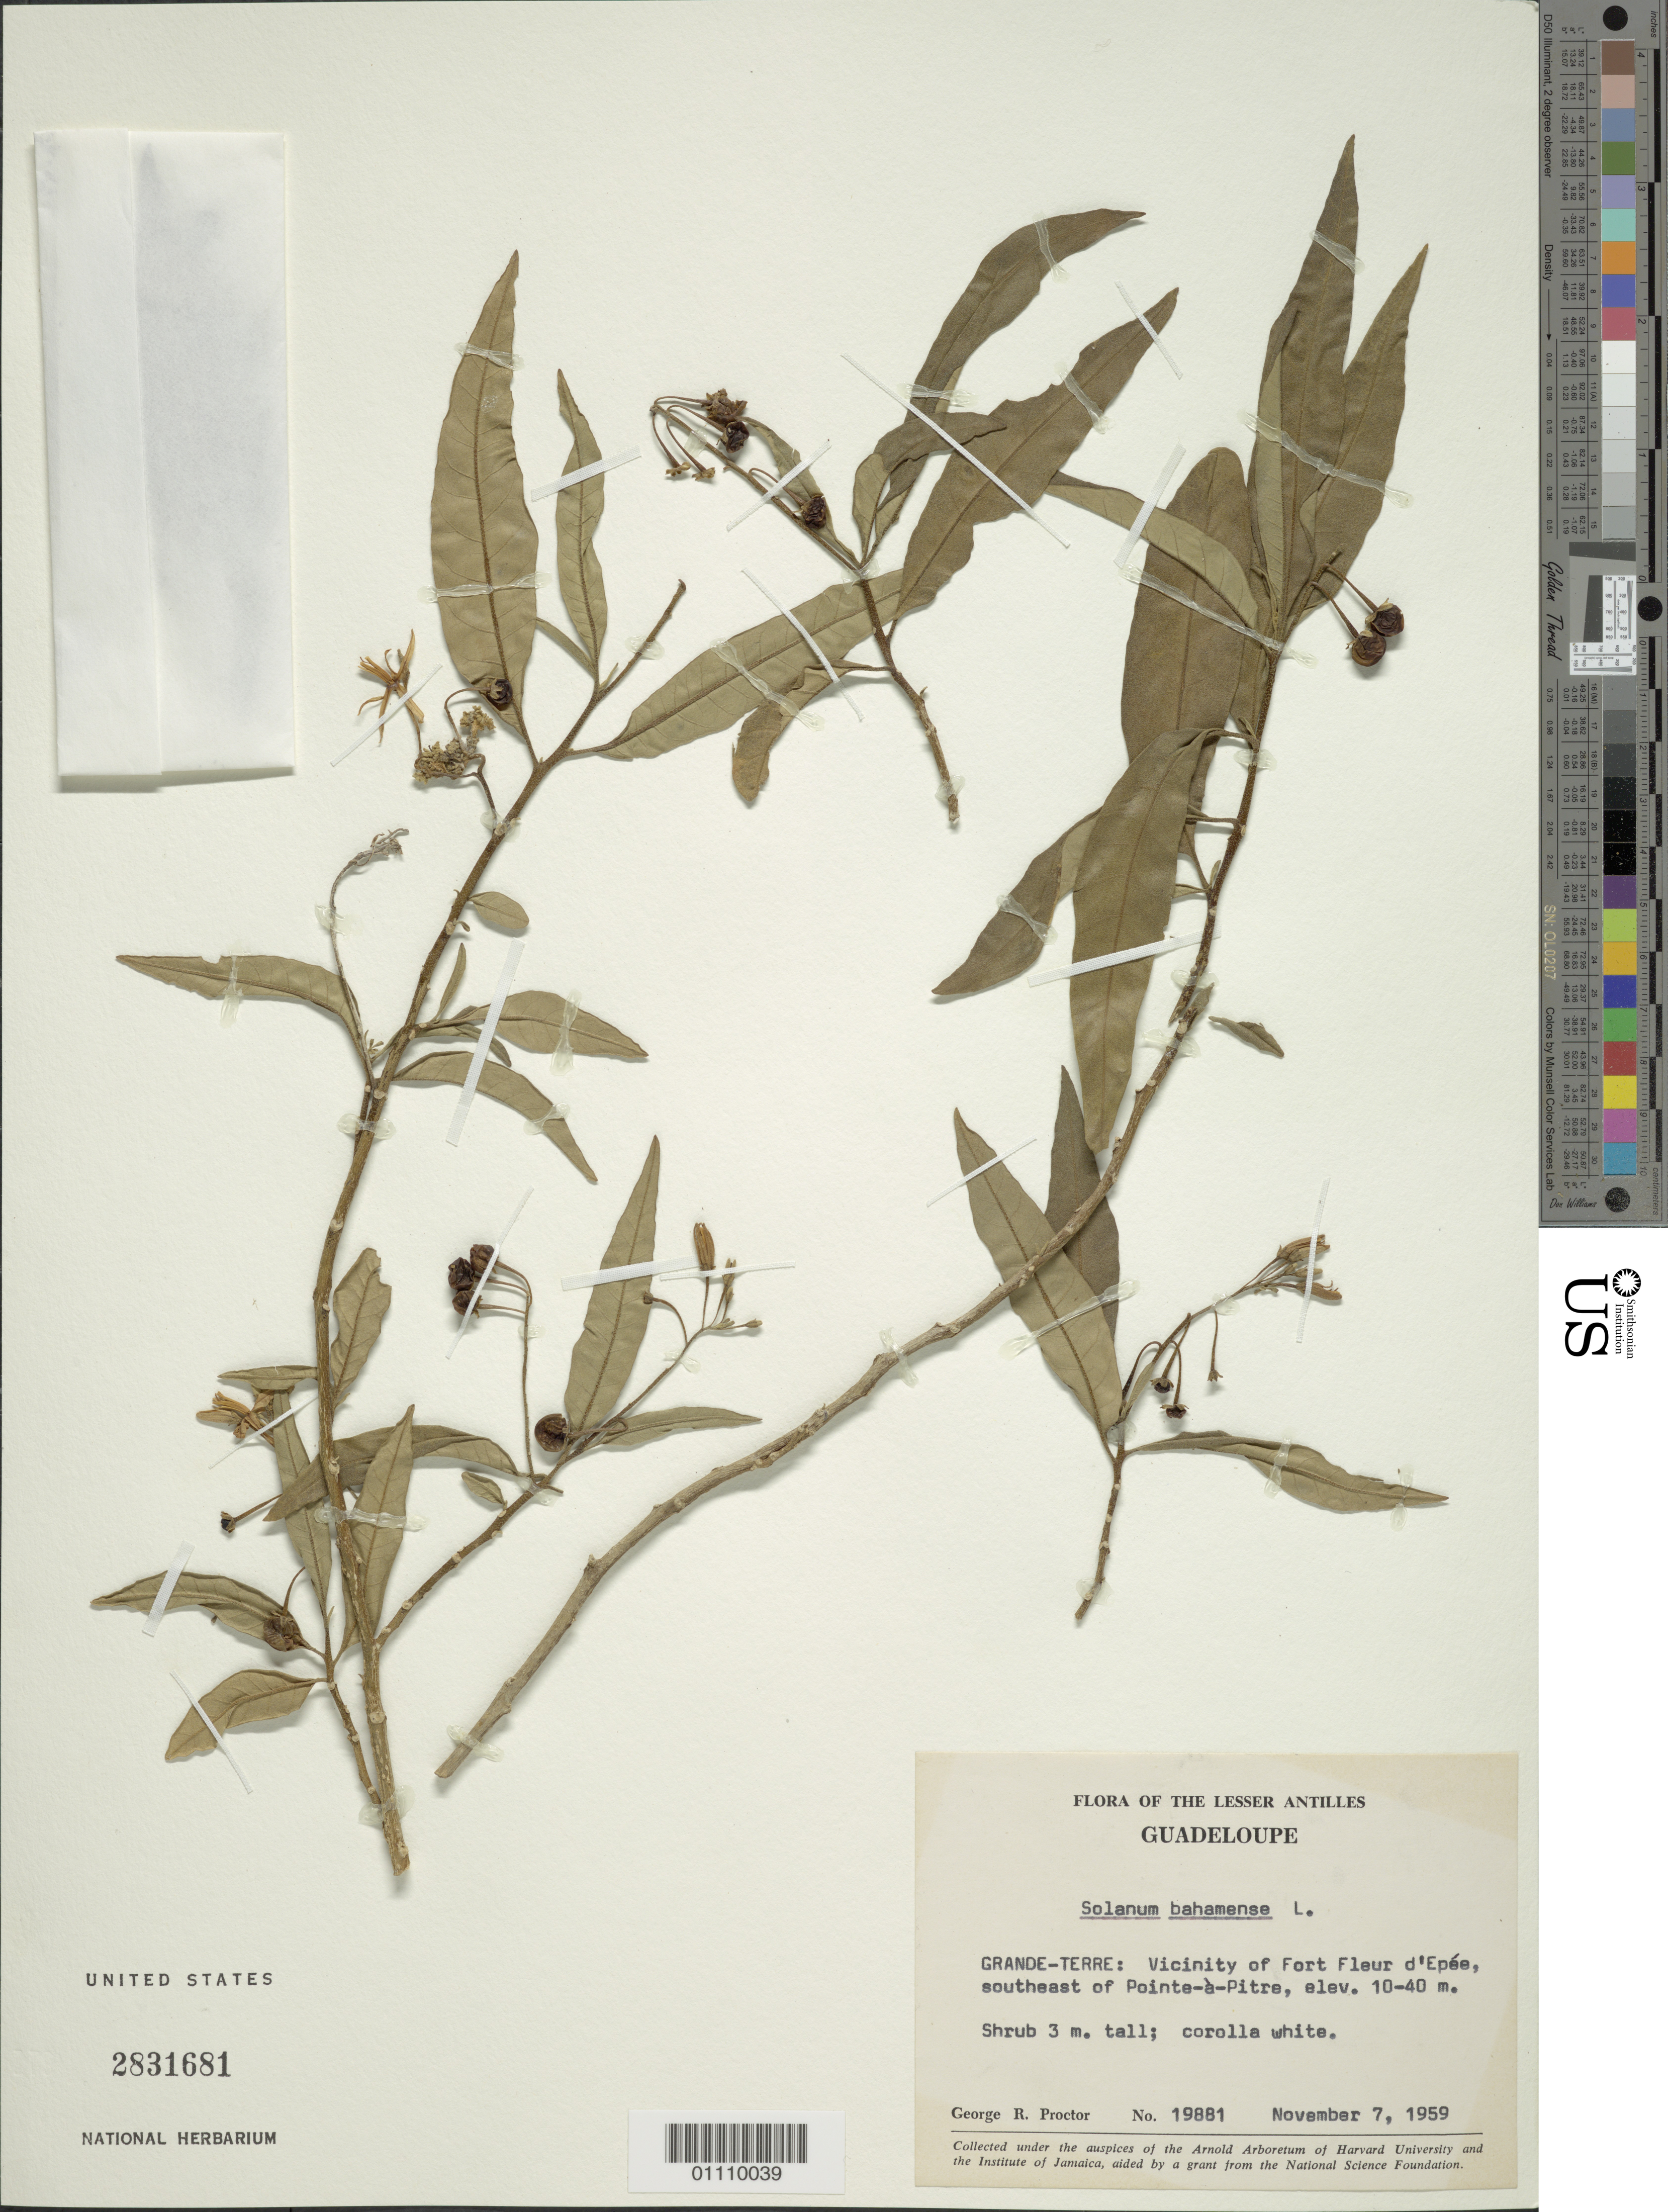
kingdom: Plantae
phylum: Tracheophyta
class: Magnoliopsida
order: Solanales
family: Solanaceae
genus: Solanum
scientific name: Solanum bahamense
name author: L.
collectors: G. R. Proctor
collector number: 19881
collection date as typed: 07 Nov 1959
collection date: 1959-11-07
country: Guadeloupe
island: Grande Terre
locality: Fort Fleur d'Epée, vicinity; SE of Pointe-à-Pitre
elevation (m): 10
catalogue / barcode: US 2831681